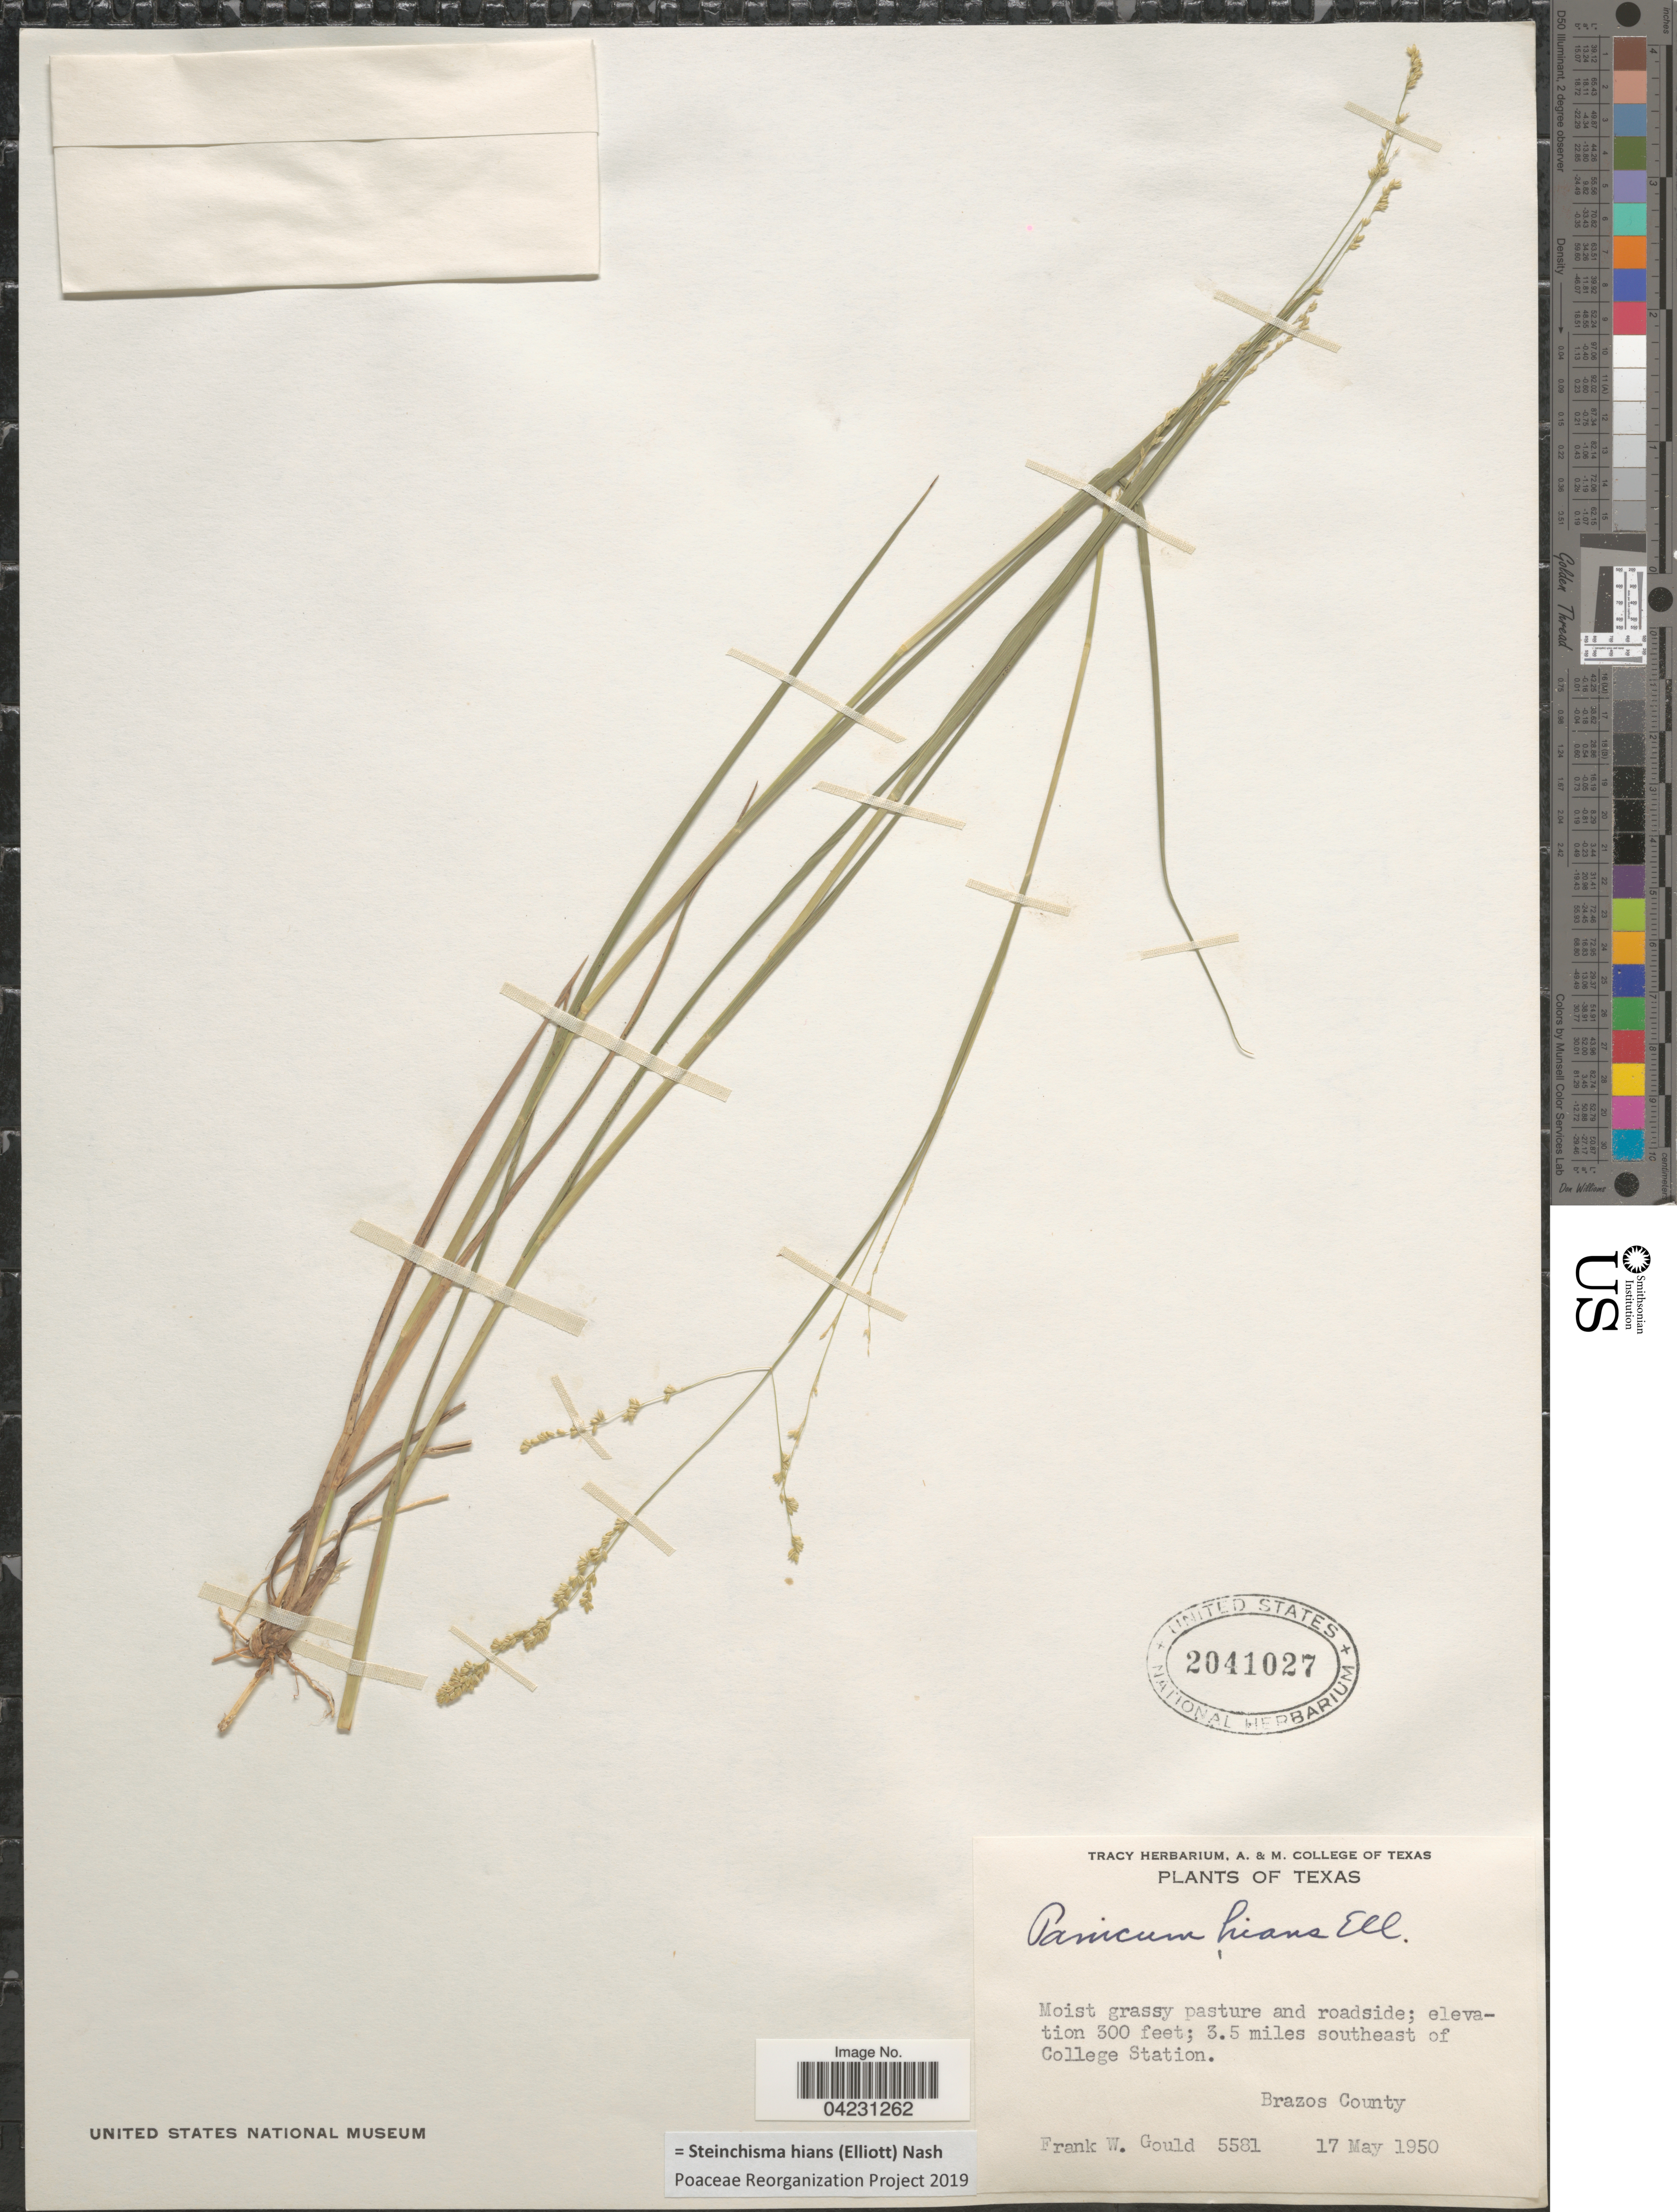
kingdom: Plantae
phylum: Tracheophyta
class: Liliopsida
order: Poales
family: Poaceae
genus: Steinchisma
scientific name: Steinchisma hians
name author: (Elliott) Nash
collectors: F. W. Gould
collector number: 5581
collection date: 1950-05-17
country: United States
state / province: Texas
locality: Moist grassy pasture and roadside; 3.5 miles southeast of College Station. Brazos County.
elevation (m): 91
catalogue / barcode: US 2041027